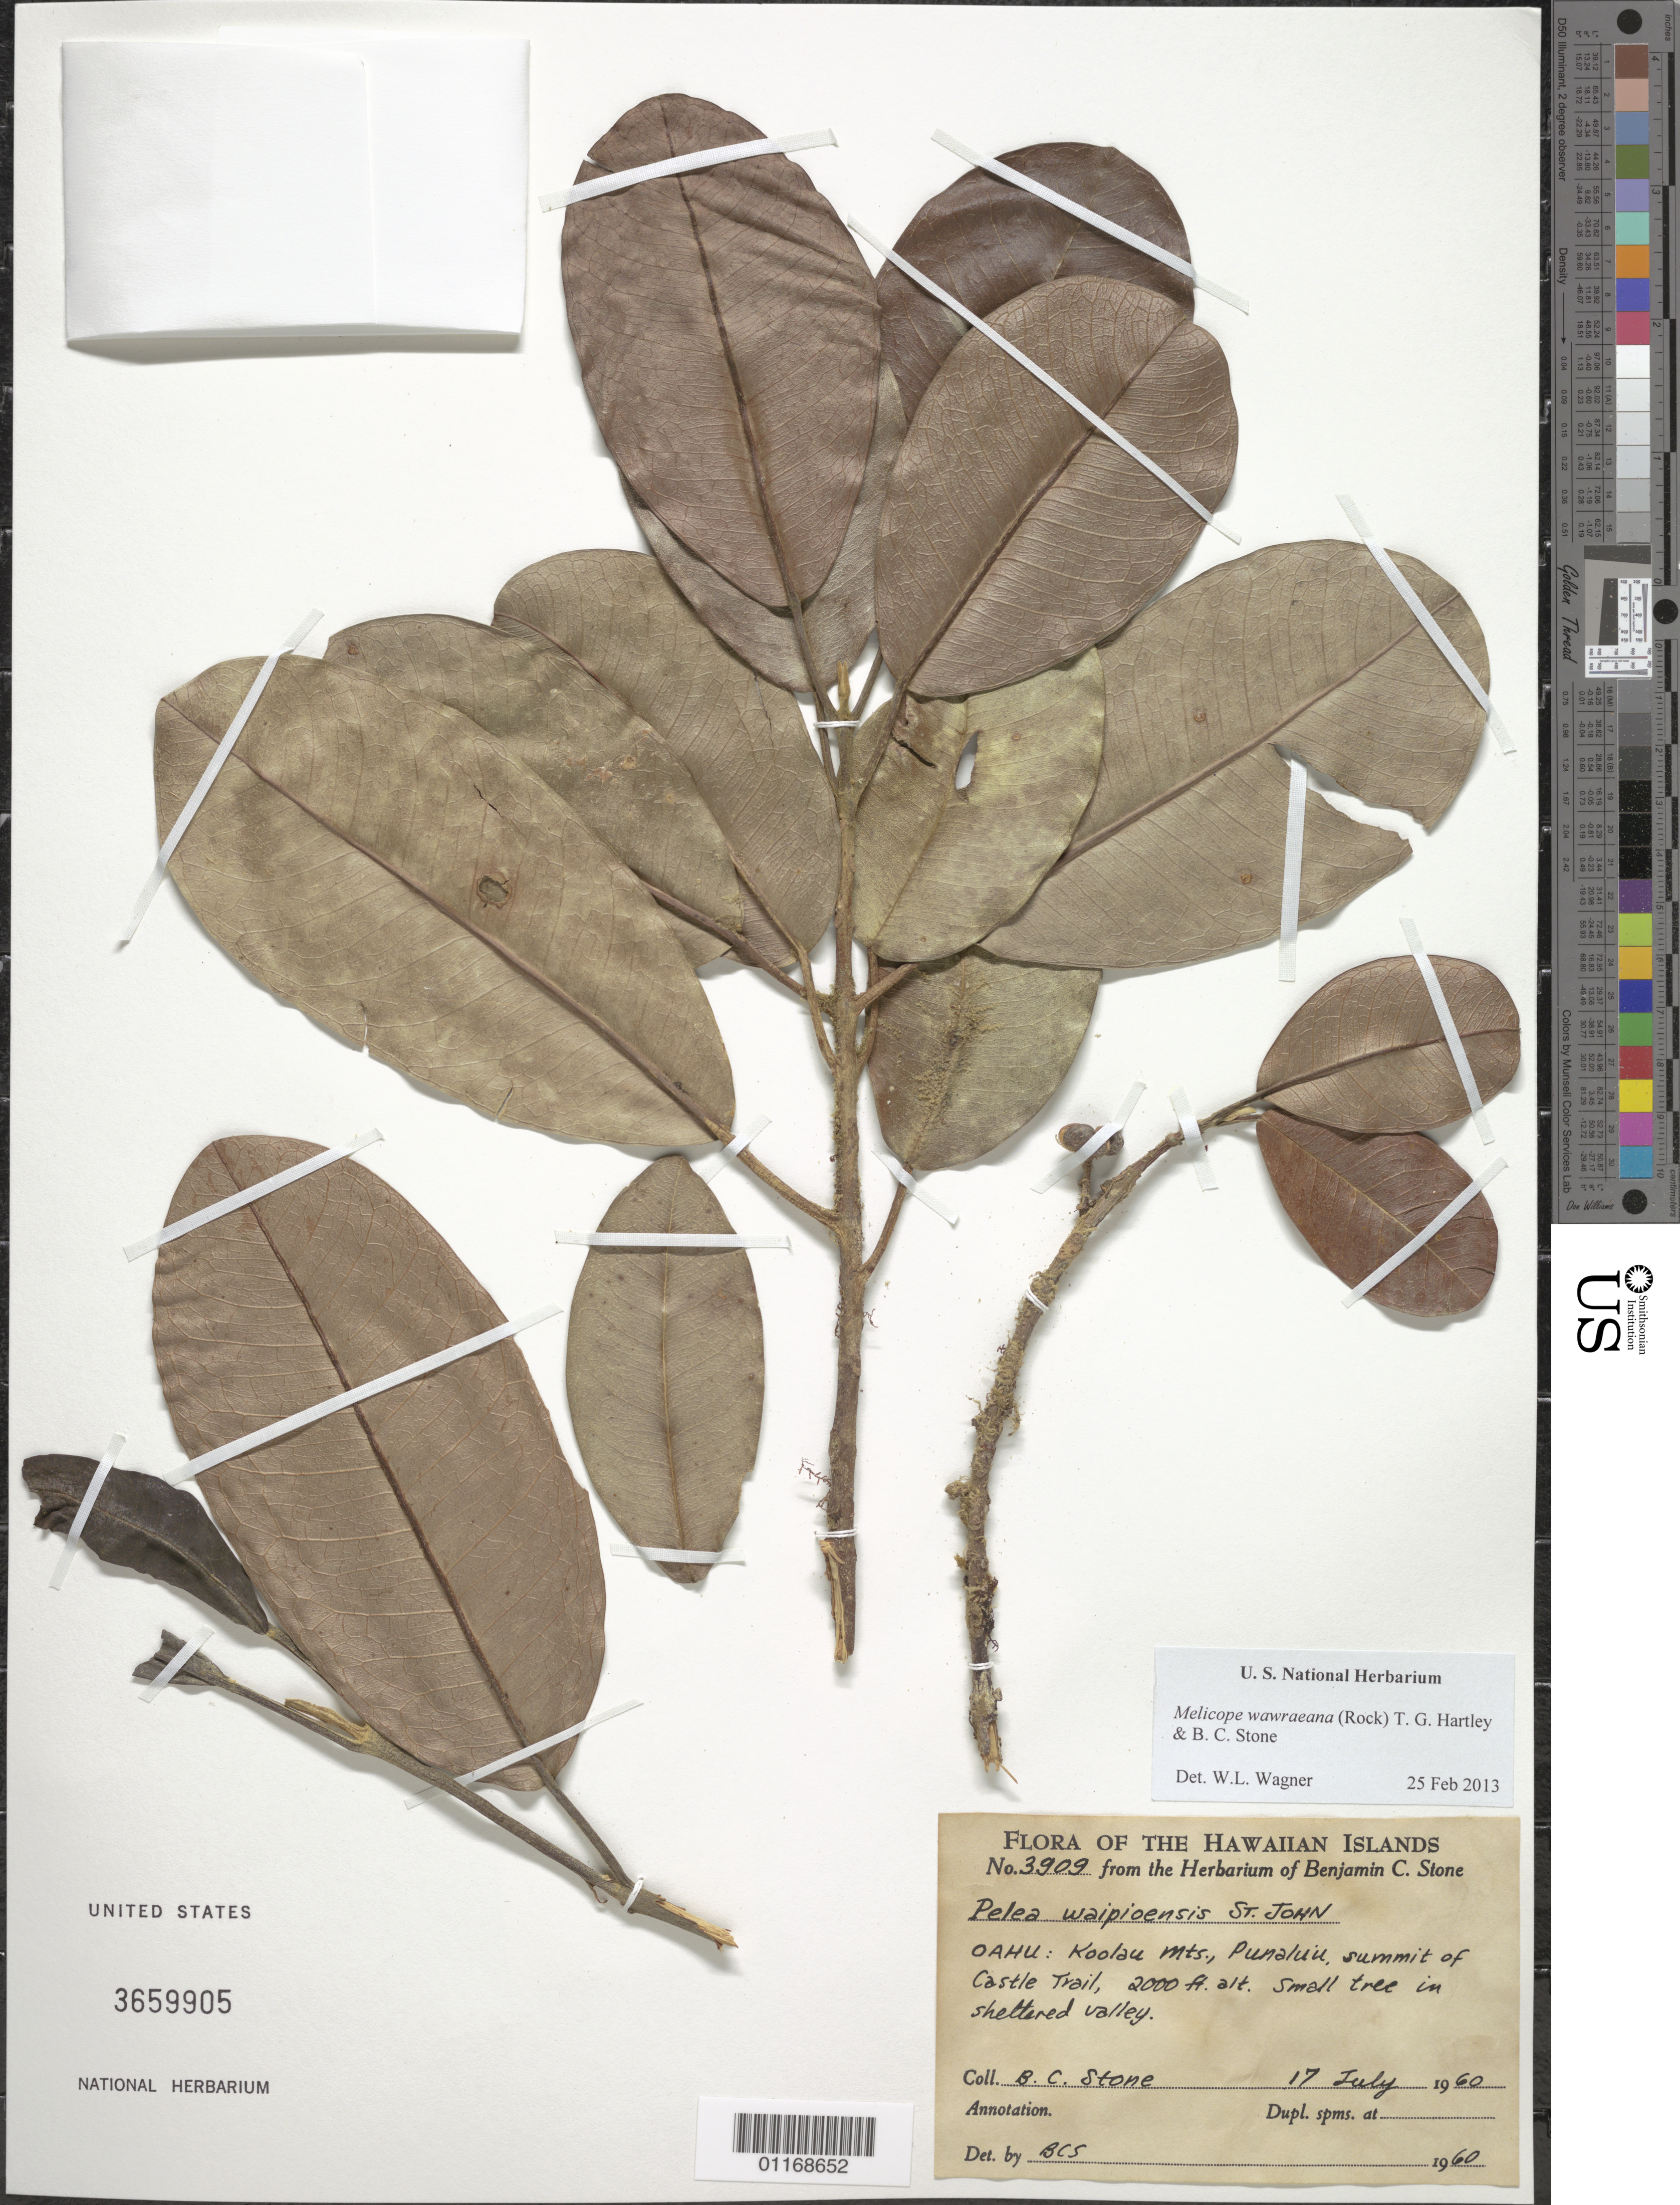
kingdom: Plantae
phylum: Tracheophyta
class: Magnoliopsida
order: Sapindales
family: Rutaceae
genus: Melicope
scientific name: Melicope wawraeana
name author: (H. Lév.) T.G. Hartley & B.C. Stone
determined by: Wagner, W. L., (BOT), Smithsonian Institution - National Museum of Natural History (UNITED STATES)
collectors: B. C. Stone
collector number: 3909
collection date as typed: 17 Jul 1960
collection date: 1960-07-17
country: United States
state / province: Hawaii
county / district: Honolulu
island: Oahu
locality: Koolau Mts., Punalu'u, summit of Castle Trail.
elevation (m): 610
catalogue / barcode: US 3659905